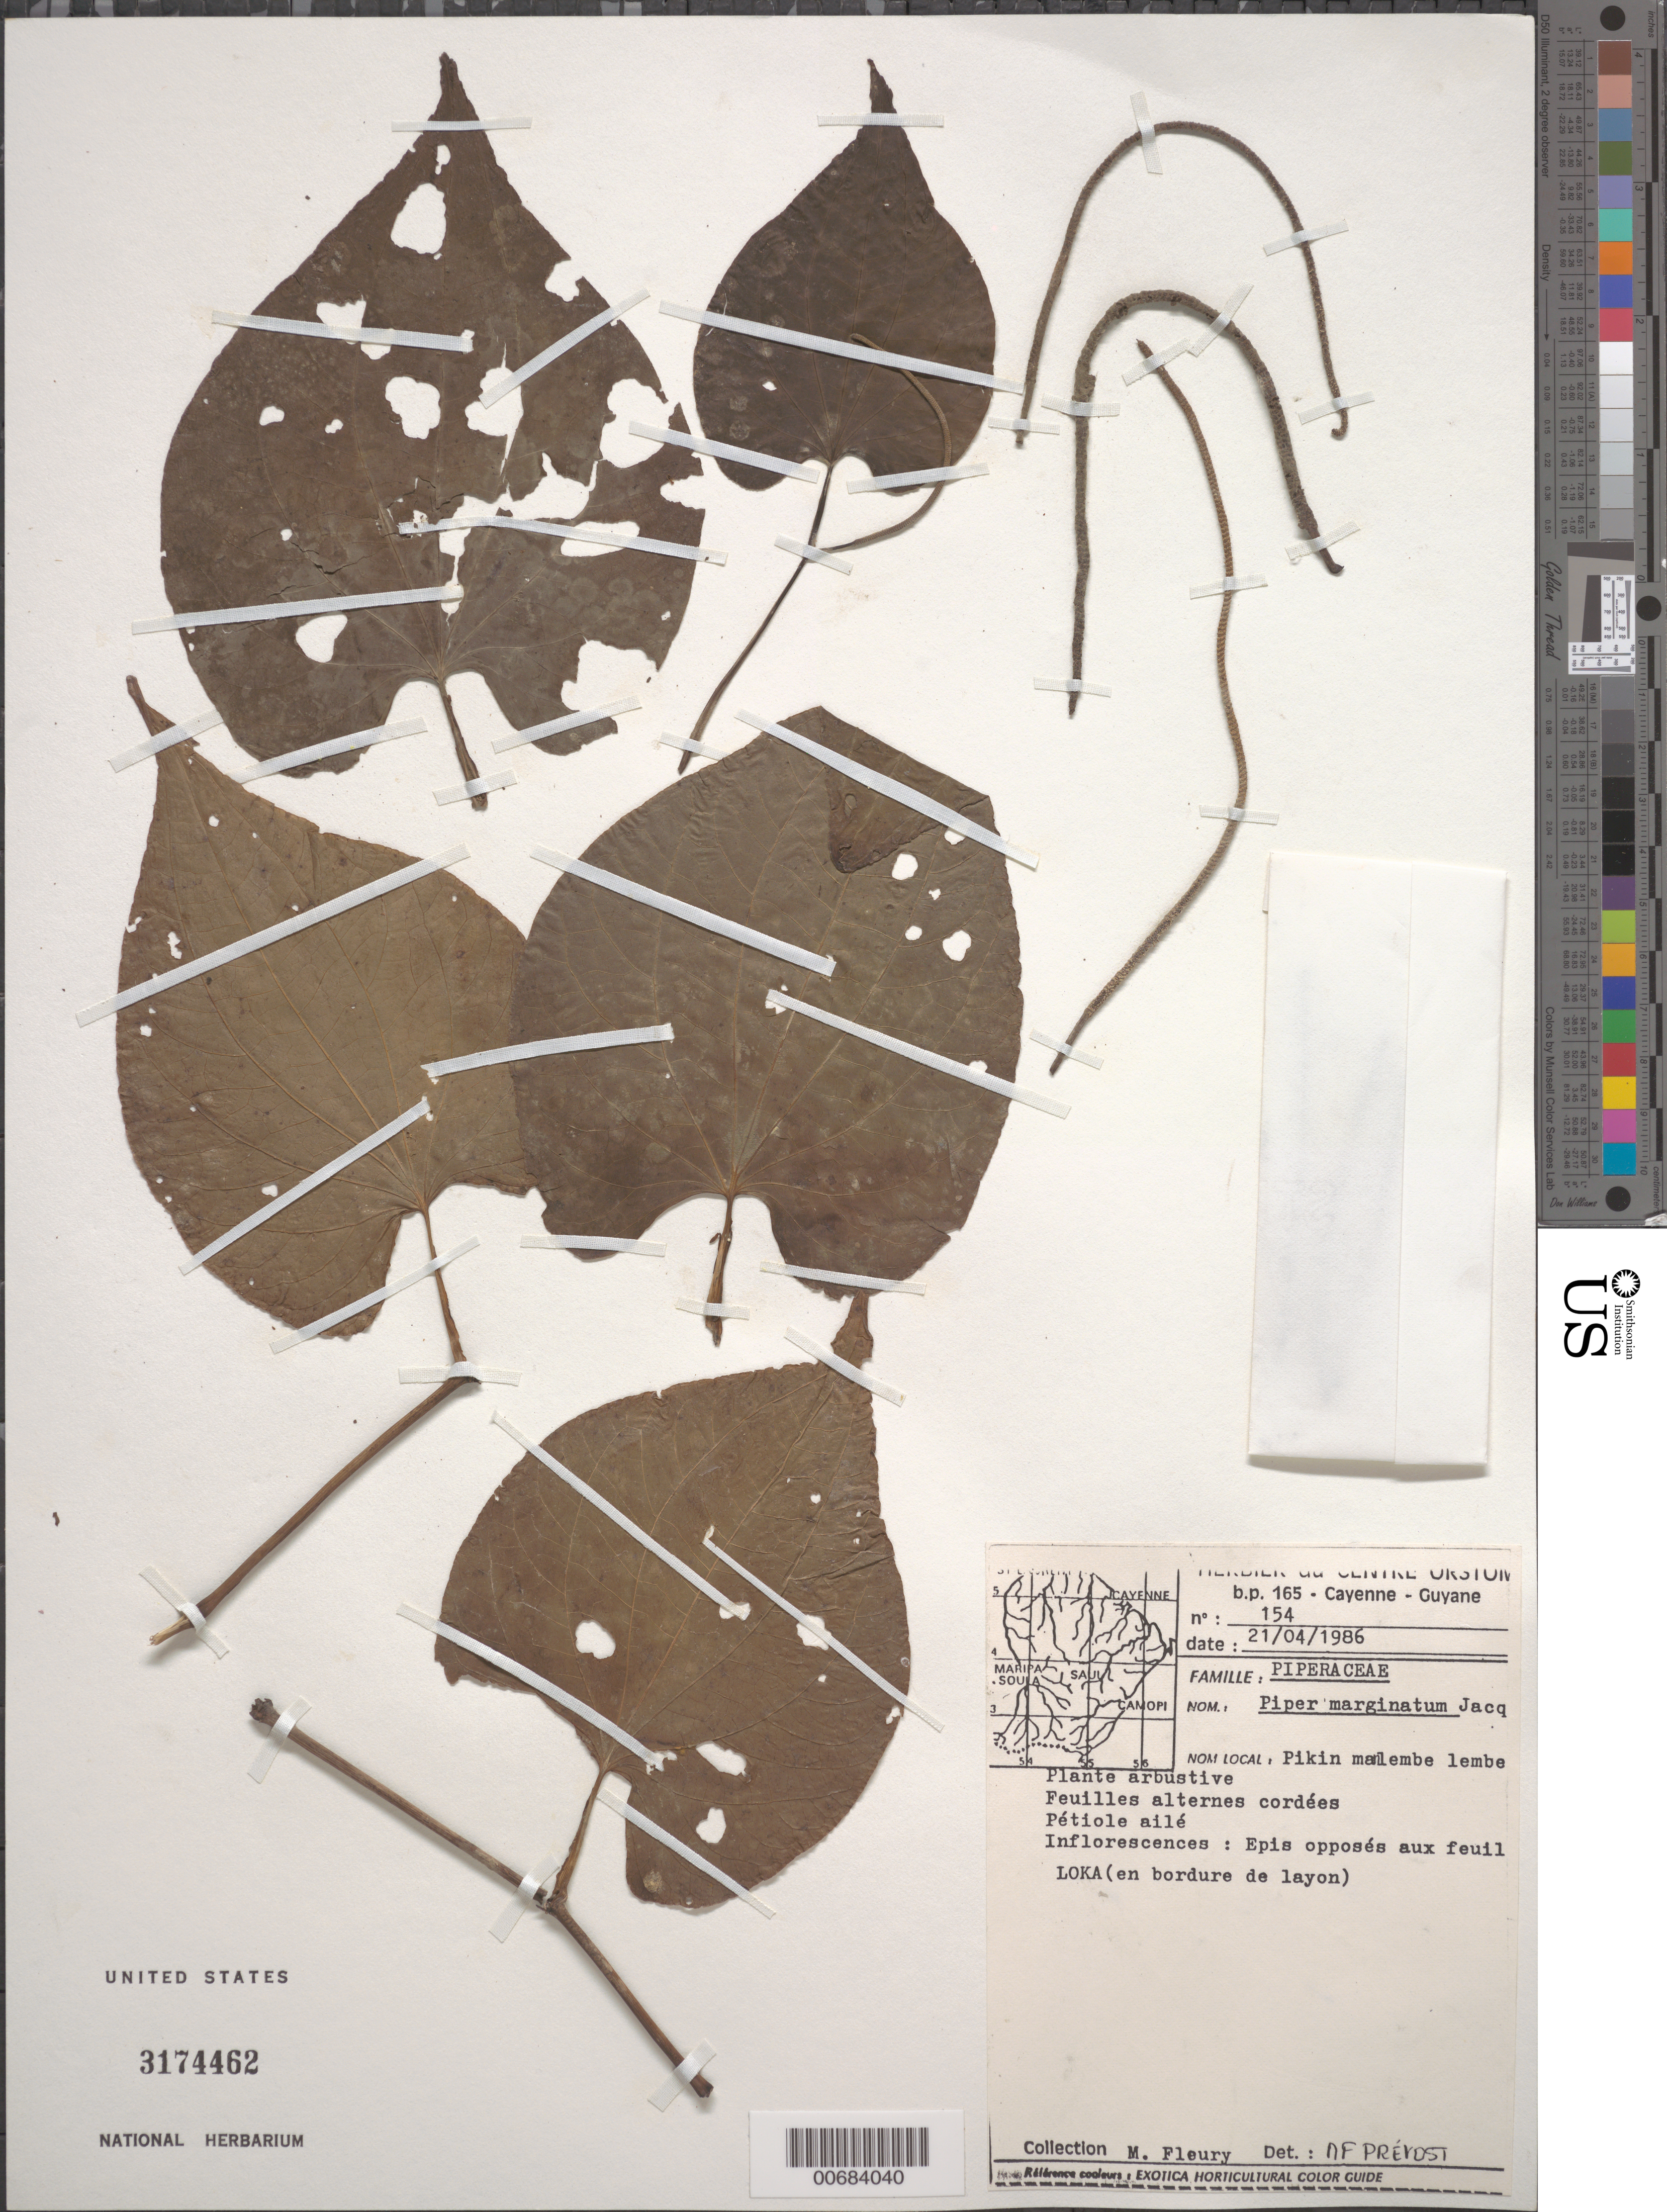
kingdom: Plantae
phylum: Tracheophyta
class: Magnoliopsida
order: Piperales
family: Piperaceae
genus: Piper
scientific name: Piper marginatum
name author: Jacq.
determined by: Prévost, M.-F.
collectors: M. Fleury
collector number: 154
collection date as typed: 21-Apr-86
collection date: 1986-04-21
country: French Guiana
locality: Loka, en bordure de layon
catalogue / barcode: US 3174462